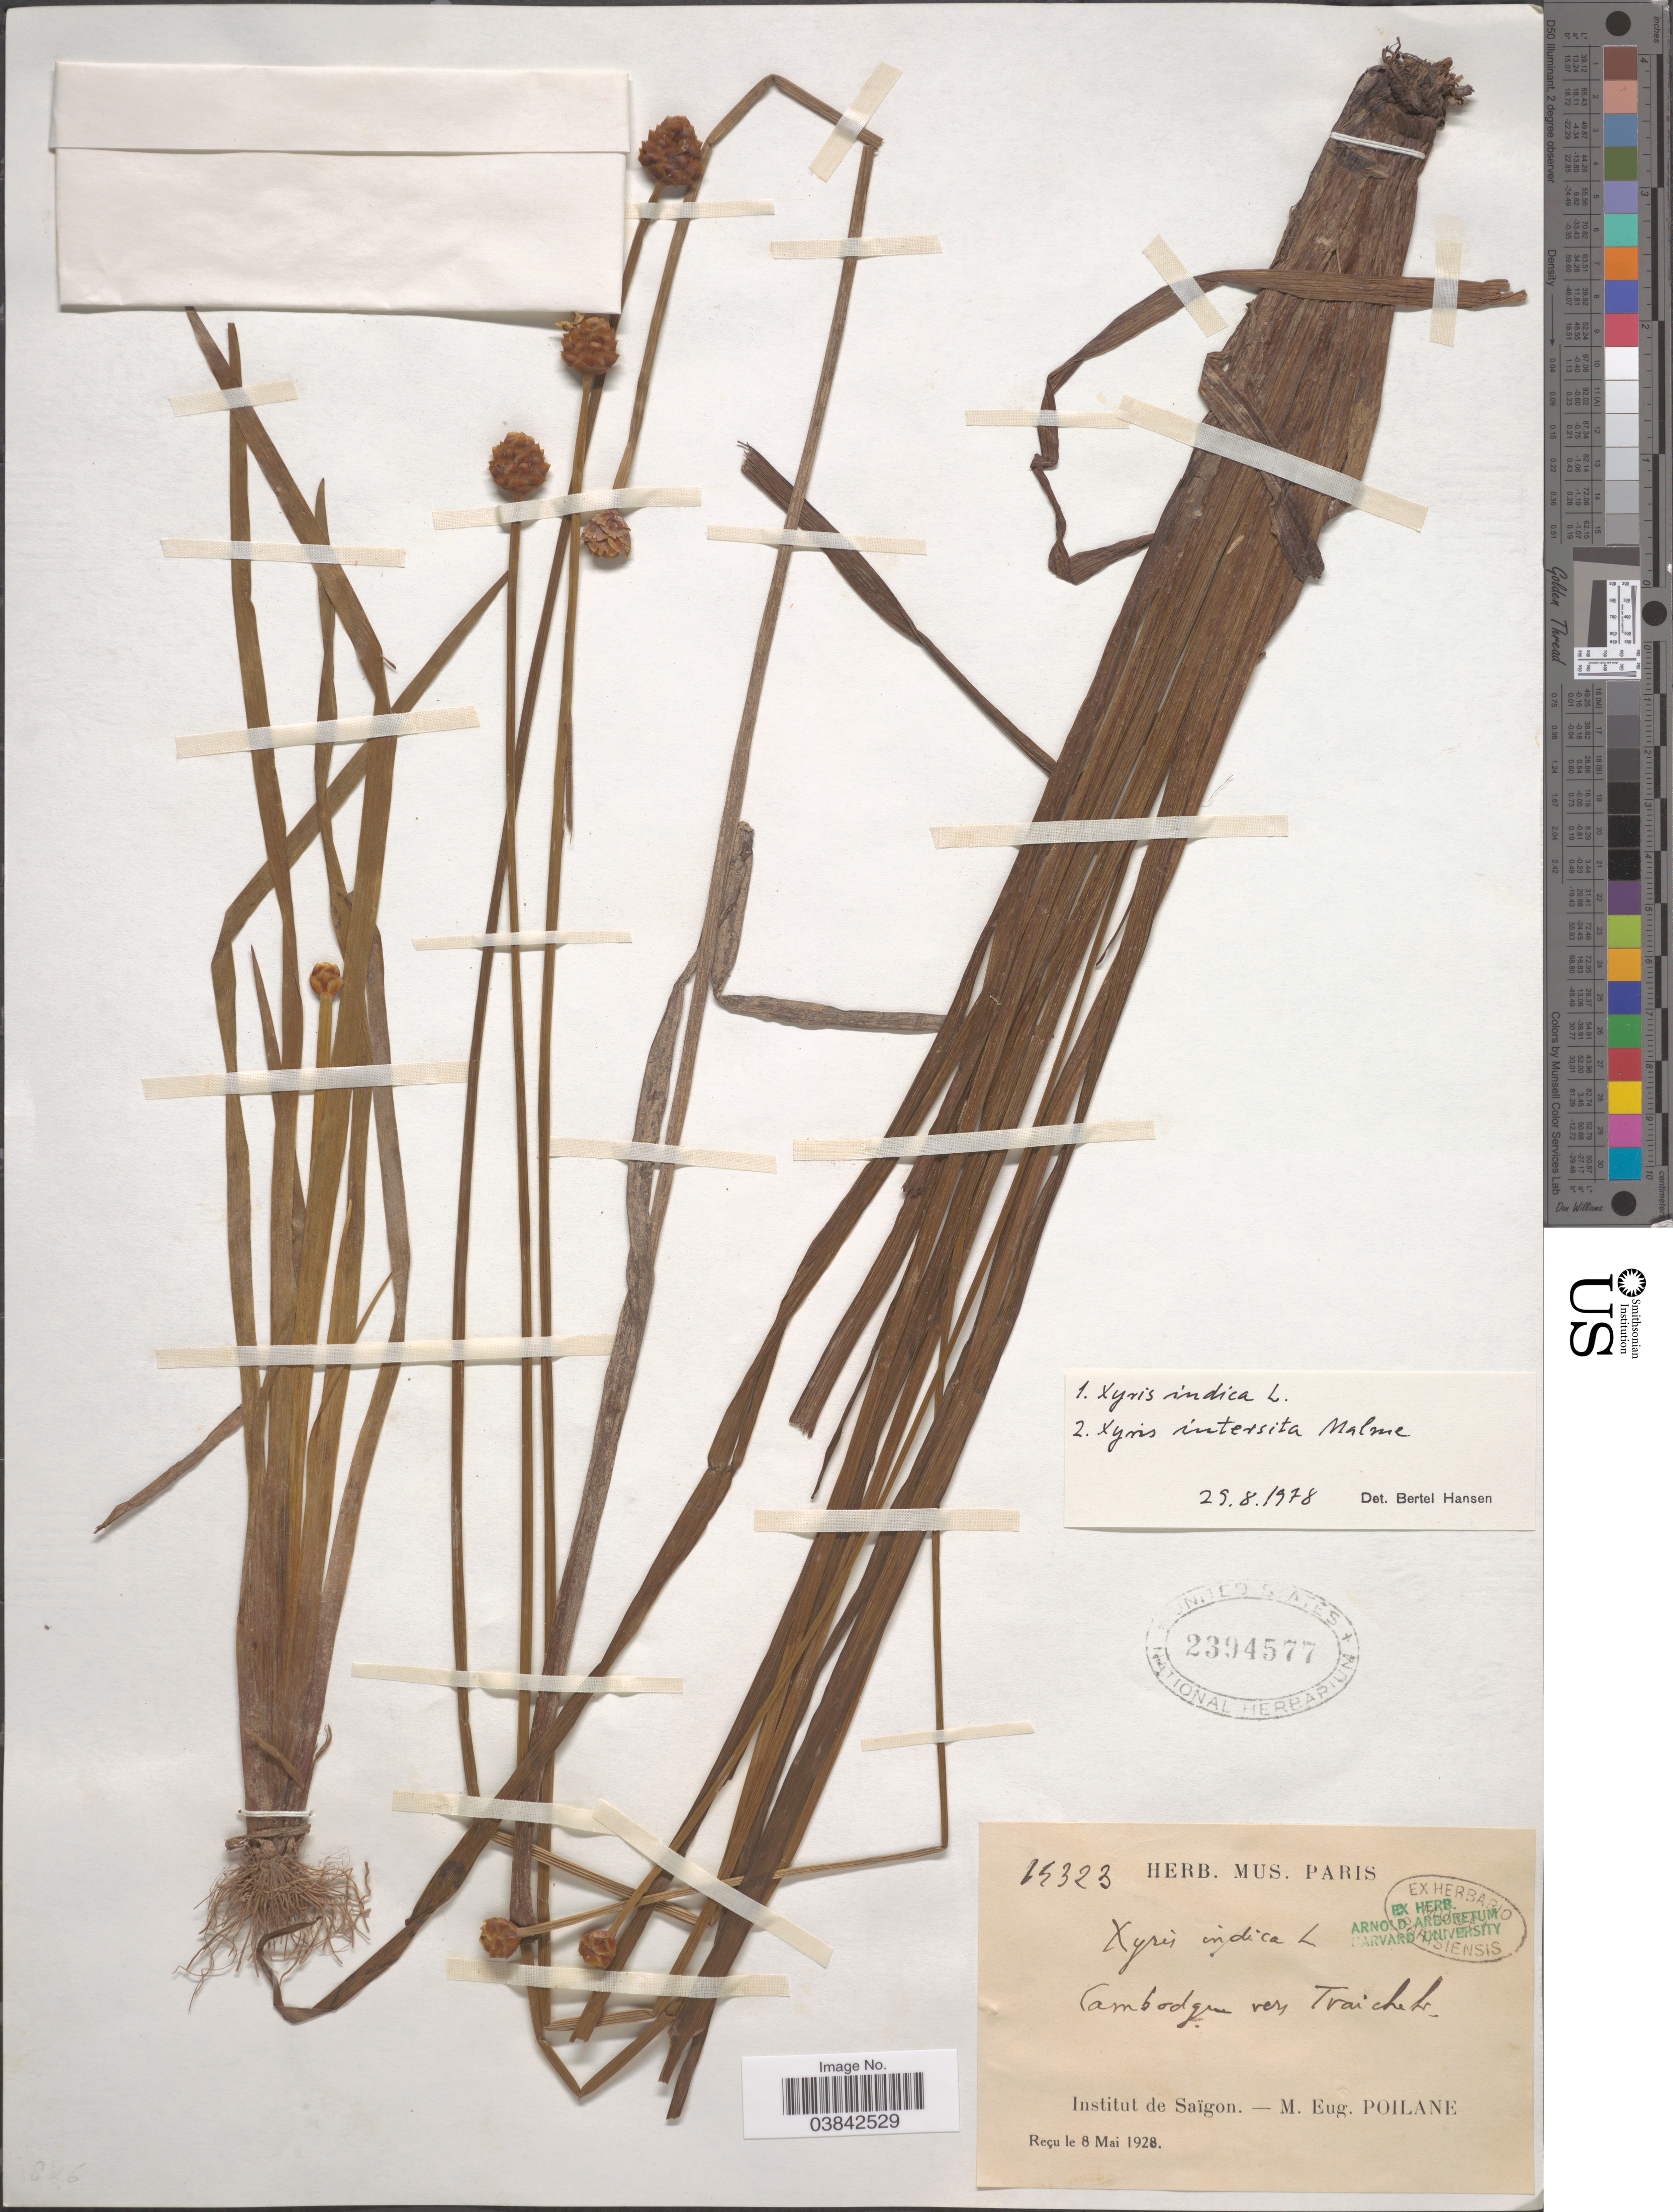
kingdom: Plantae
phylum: Tracheophyta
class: Liliopsida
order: Poales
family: Xyridaceae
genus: Xyris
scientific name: Xyris indica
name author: L.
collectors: M. Poilane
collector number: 15323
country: Cambodia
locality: Cambodge vers Trai che hr. [interpreted]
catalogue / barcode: US 2394577